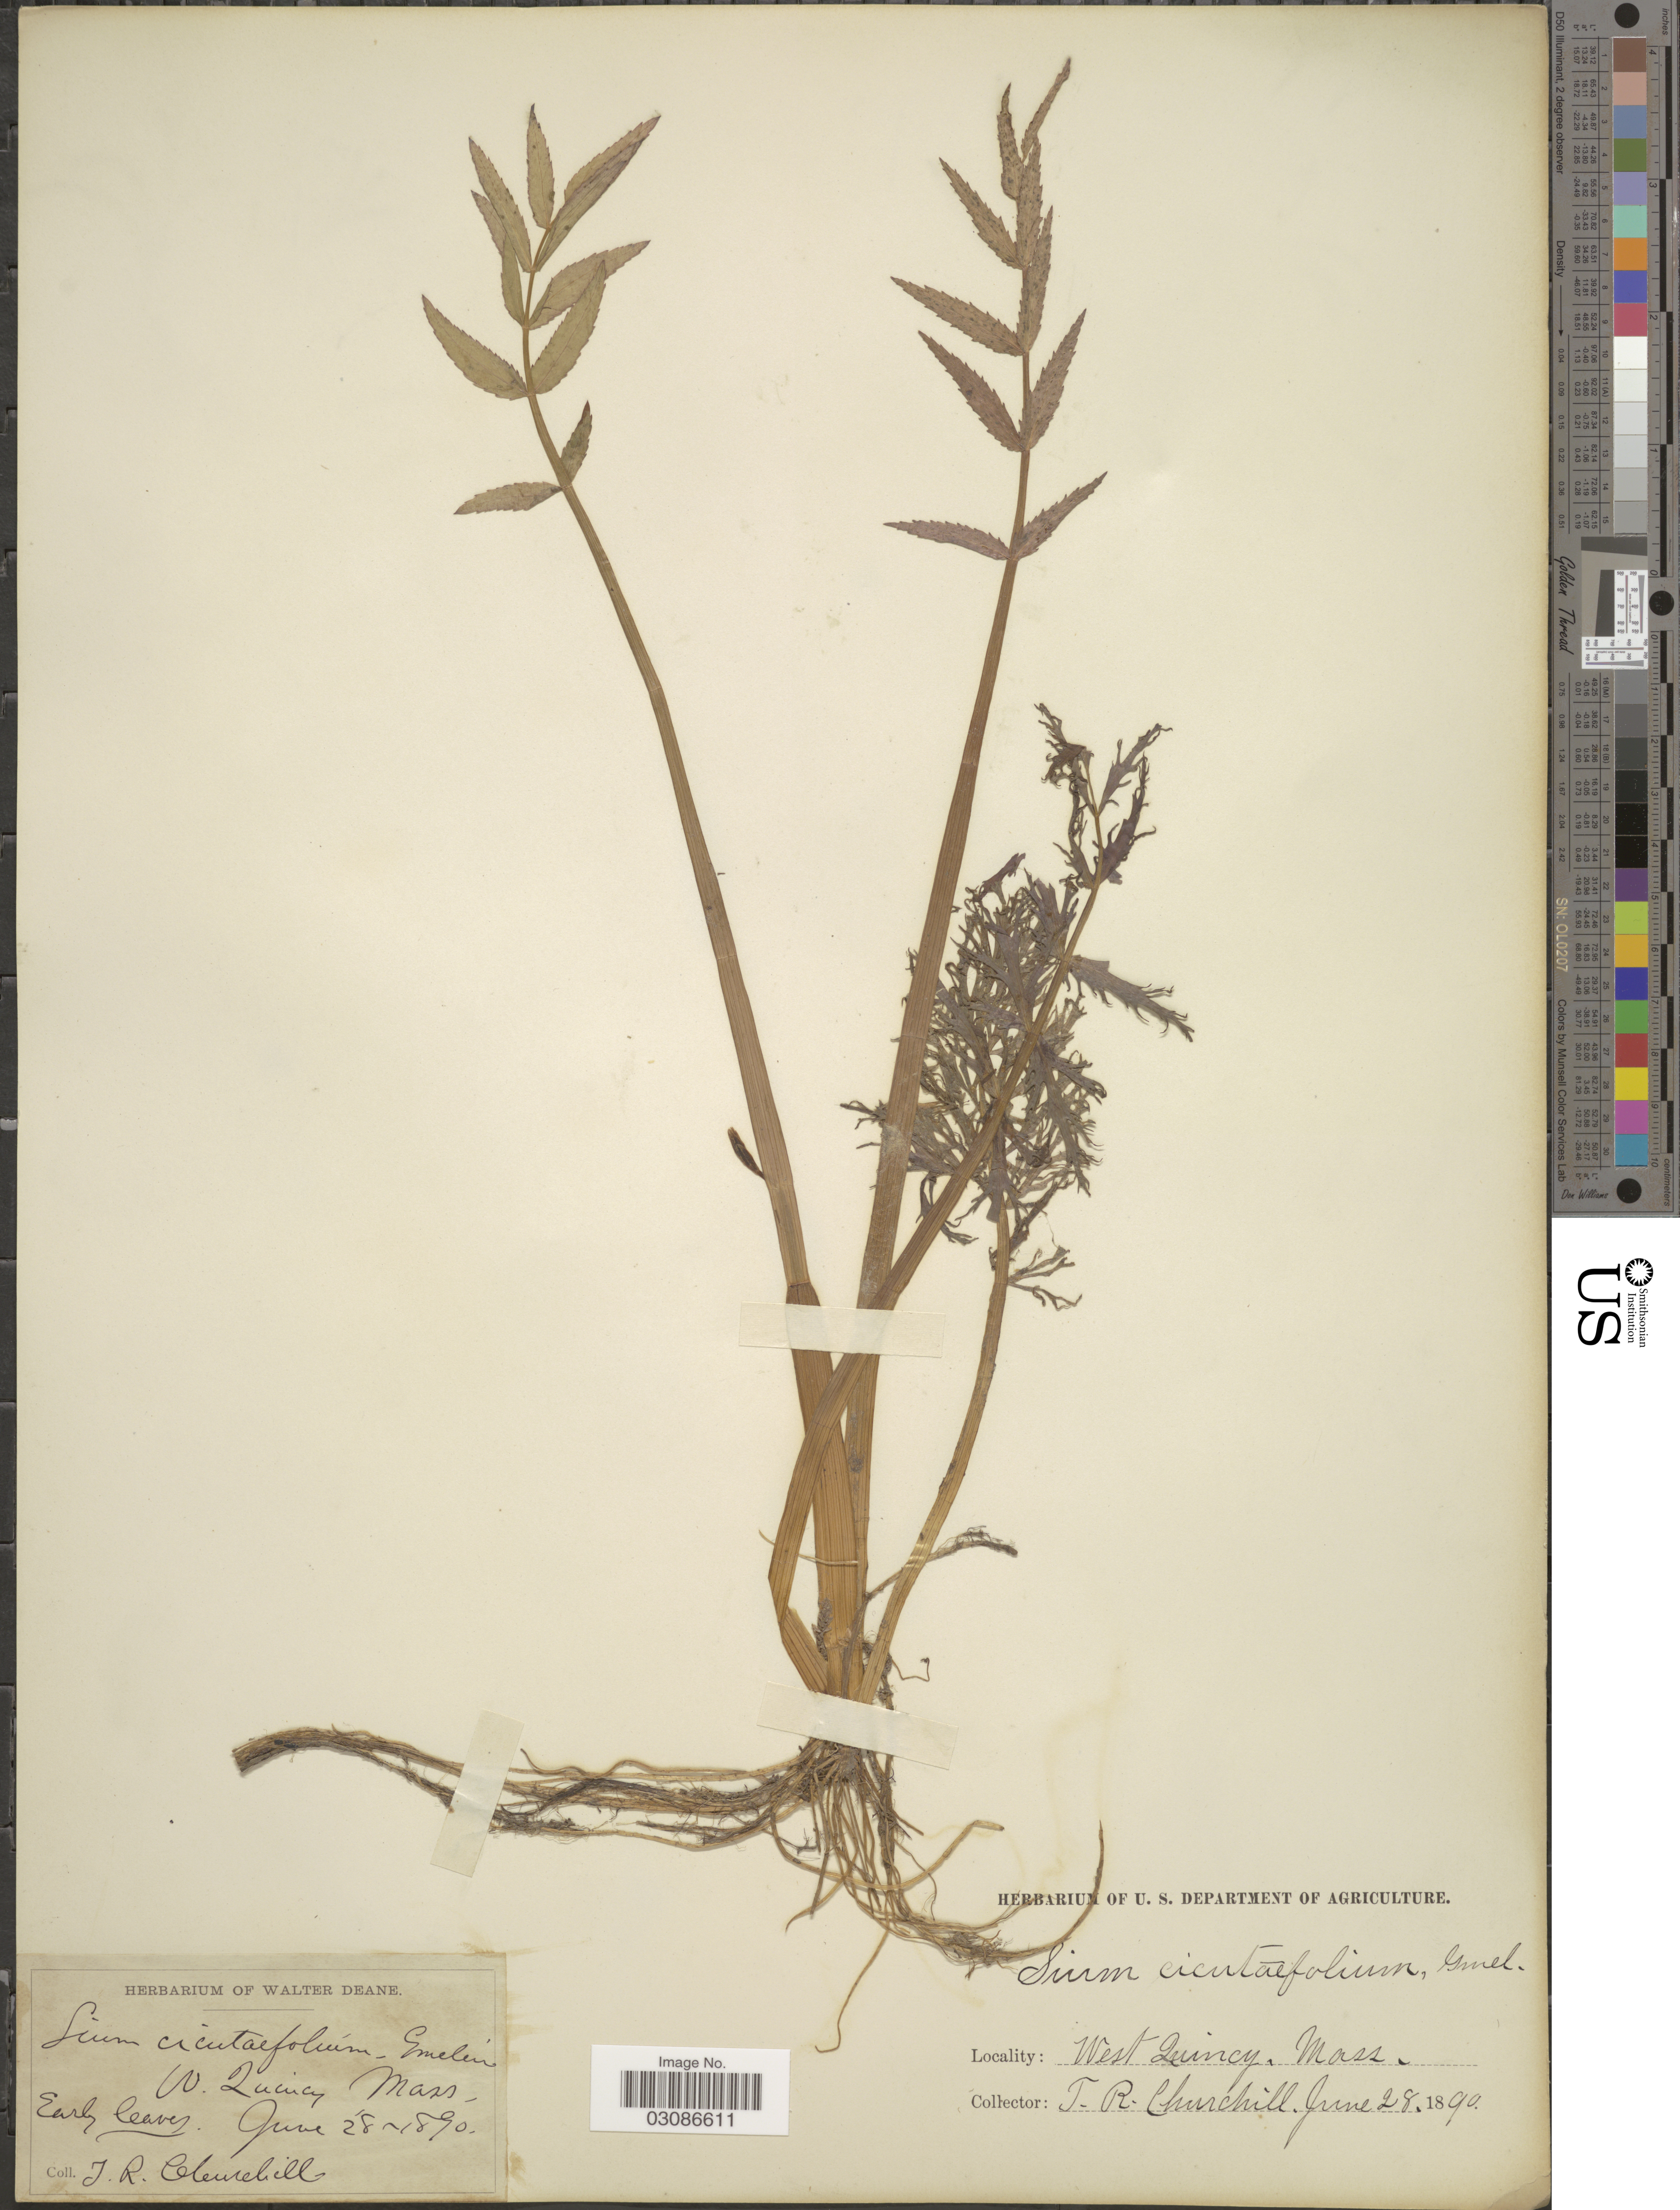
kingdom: Plantae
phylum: Tracheophyta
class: Magnoliopsida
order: Apiales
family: Apiaceae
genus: Sium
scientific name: Sium suave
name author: Walter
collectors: T. Churchill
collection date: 1890-06-28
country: United States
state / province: Massachusetts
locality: West Quincy.